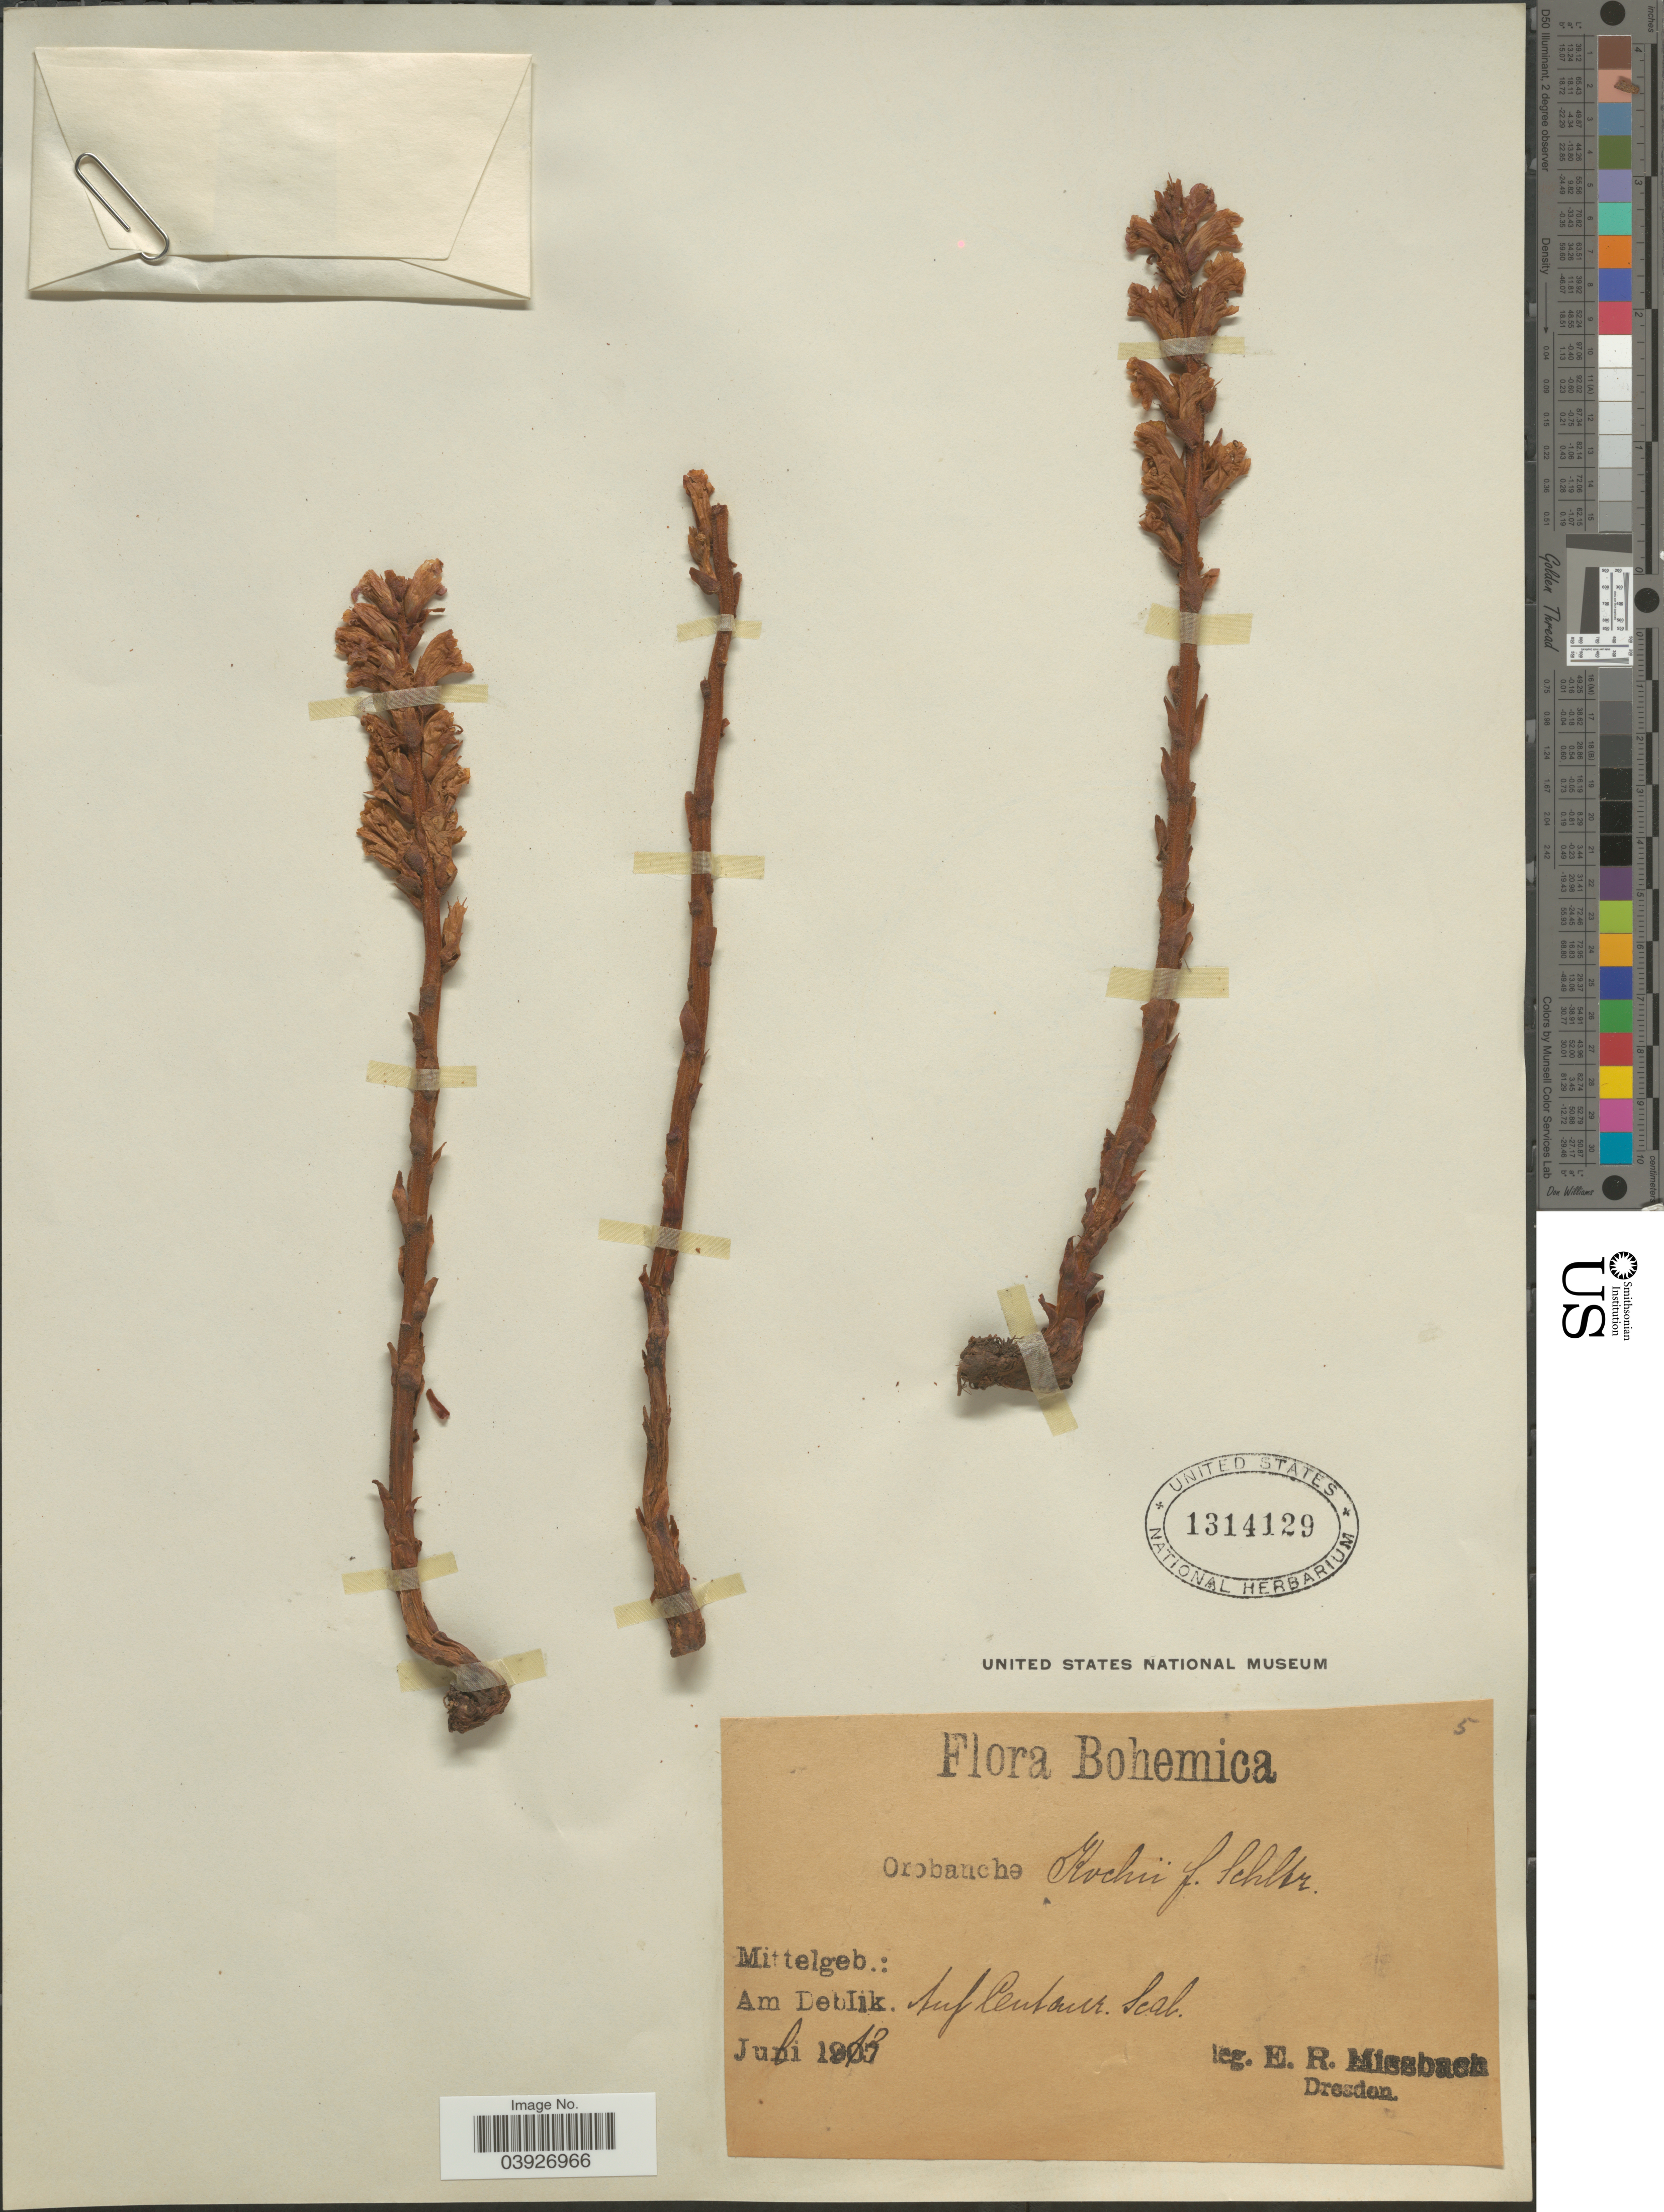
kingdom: Plantae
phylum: Tracheophyta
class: Magnoliopsida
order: Lamiales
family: Orobanchaceae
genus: Orobanche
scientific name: Orobanche kochii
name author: F.W. Schultz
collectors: E. Missbach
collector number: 5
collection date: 1913-07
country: Czechia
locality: Bohemica. Mittelgeb. Am Deblik. Auf Centaur. Scab.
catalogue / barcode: US 1314129